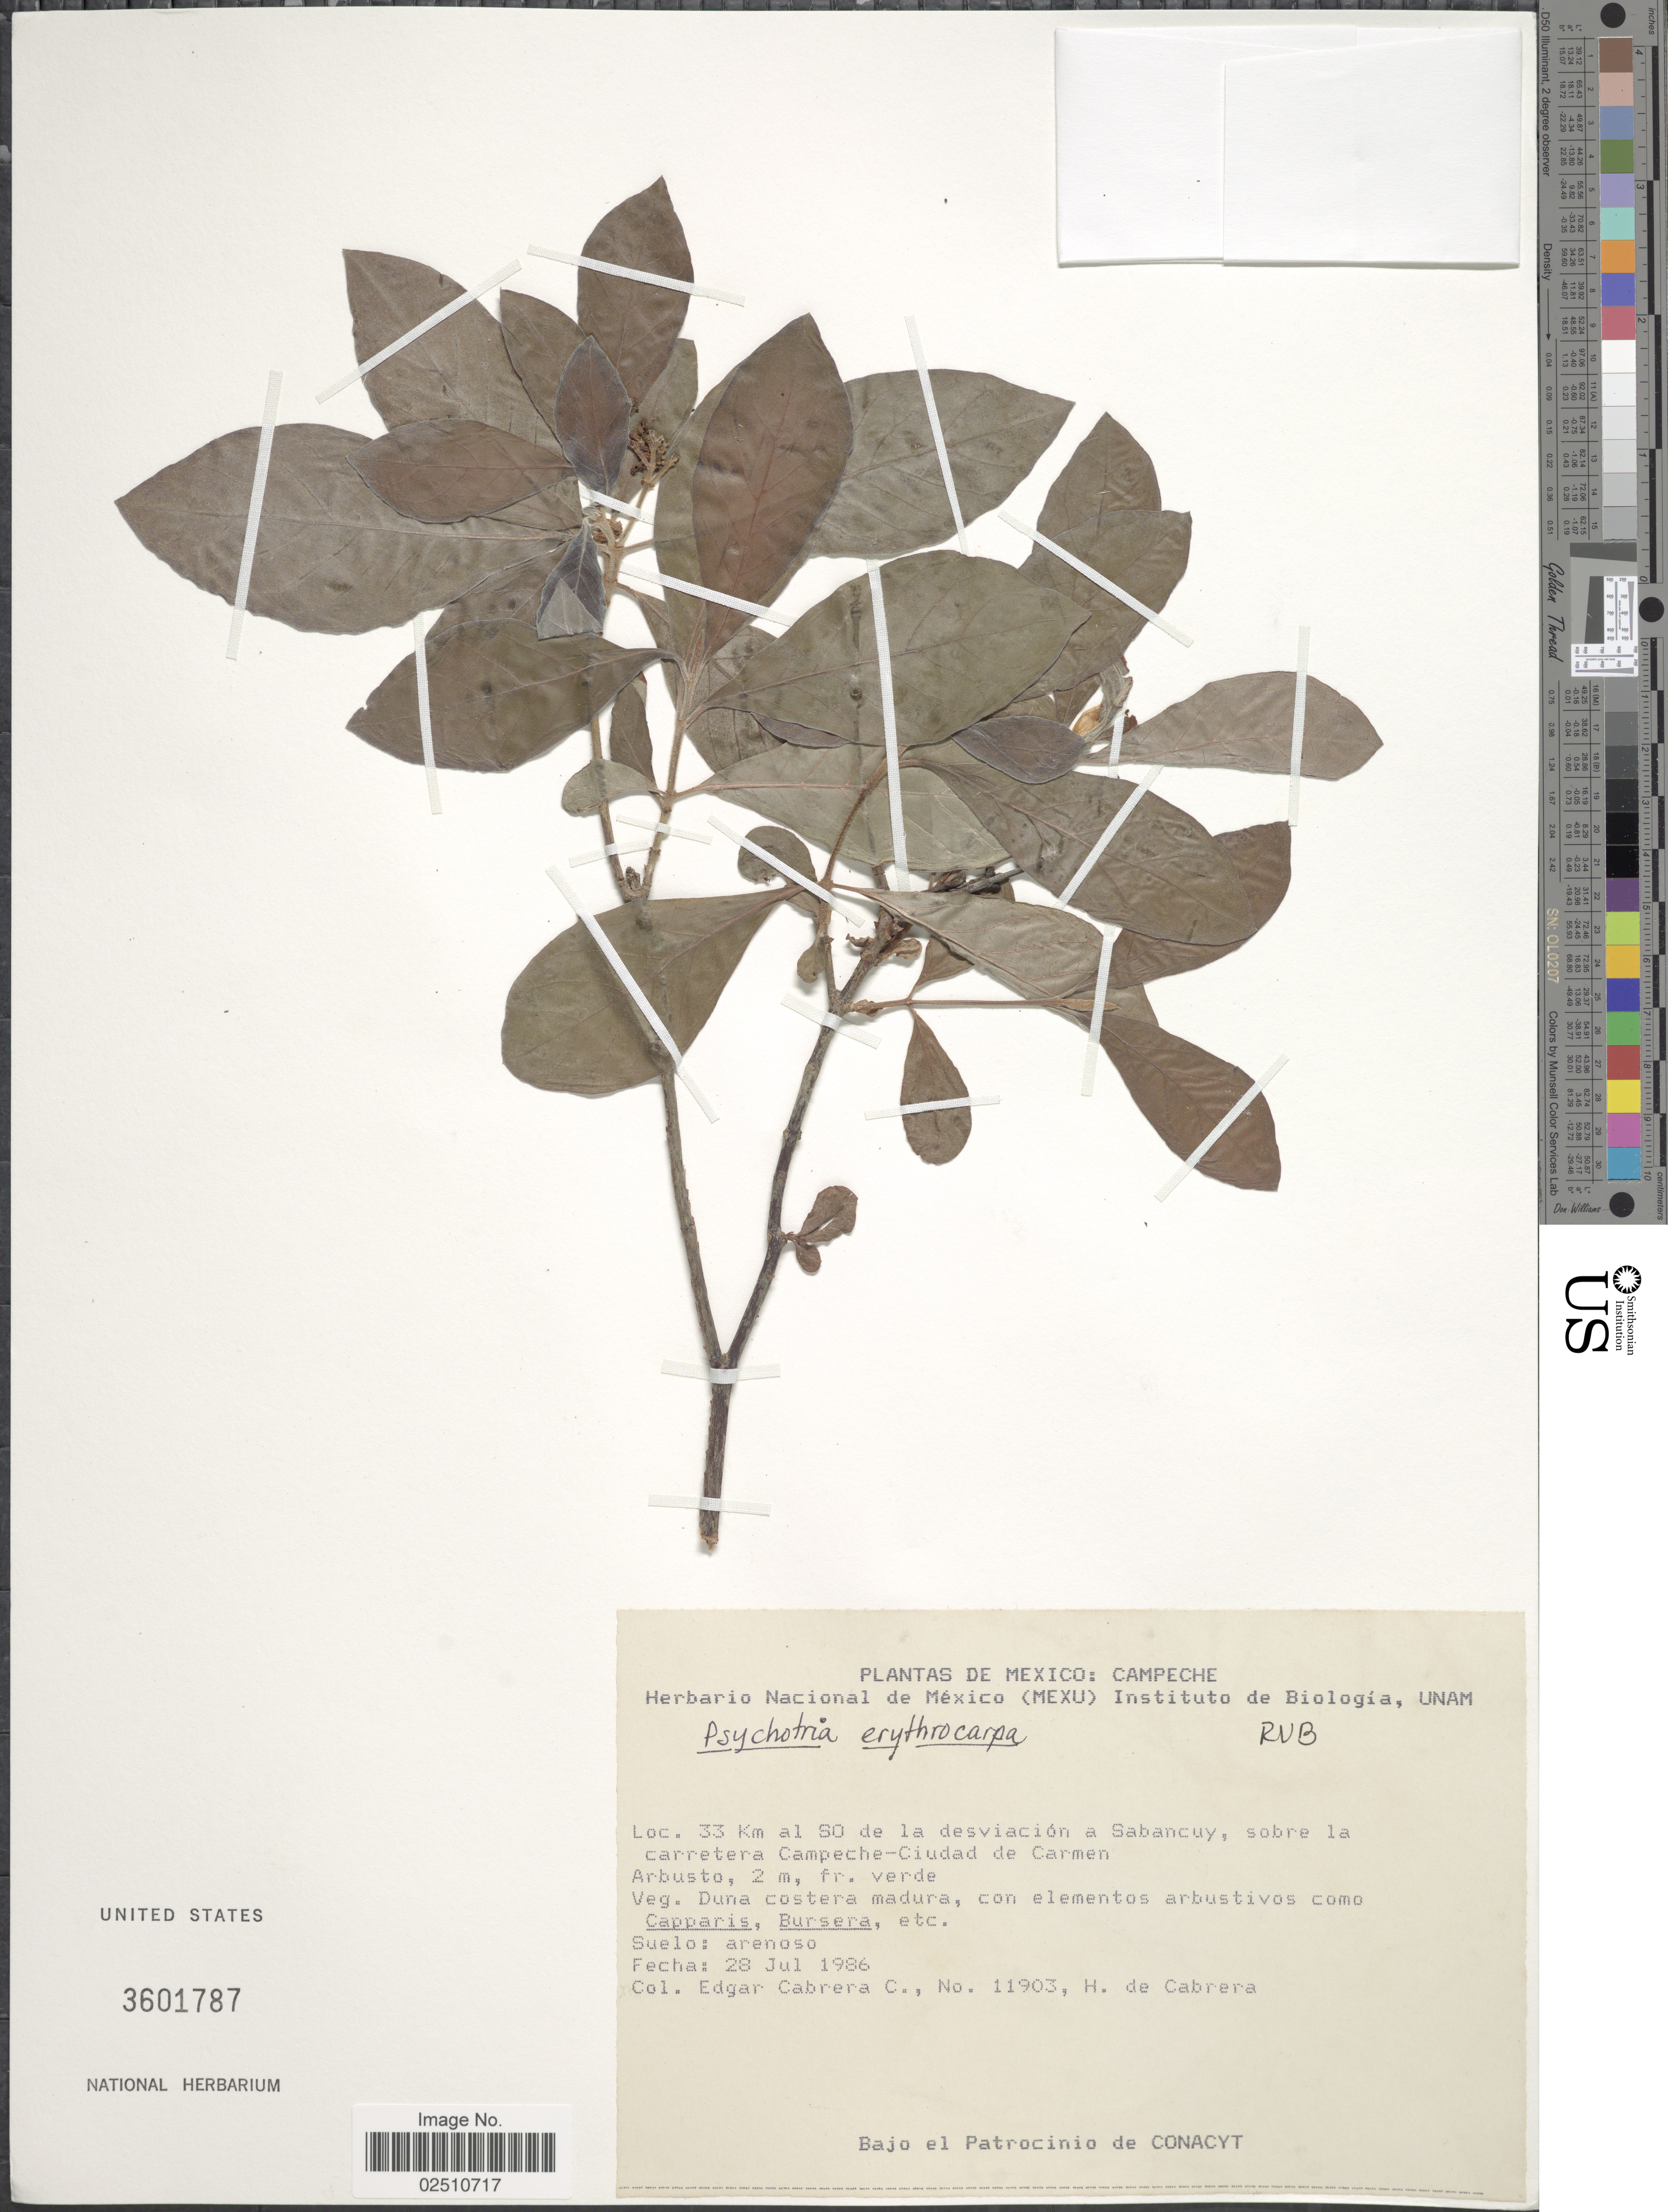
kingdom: Plantae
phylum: Tracheophyta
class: Magnoliopsida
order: Gentianales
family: Rubiaceae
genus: Psychotria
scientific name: Psychotria erythrocarpa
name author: Schltdl.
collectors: E. Cabrera C. & H. de Cabrera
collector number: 11903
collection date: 1986-07-28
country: Mexico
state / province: Campeche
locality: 33 km al SO de la desviacion a Sabancuy, sobre la carretera Campeche-Ciudad de Carmen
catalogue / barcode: US 3601787